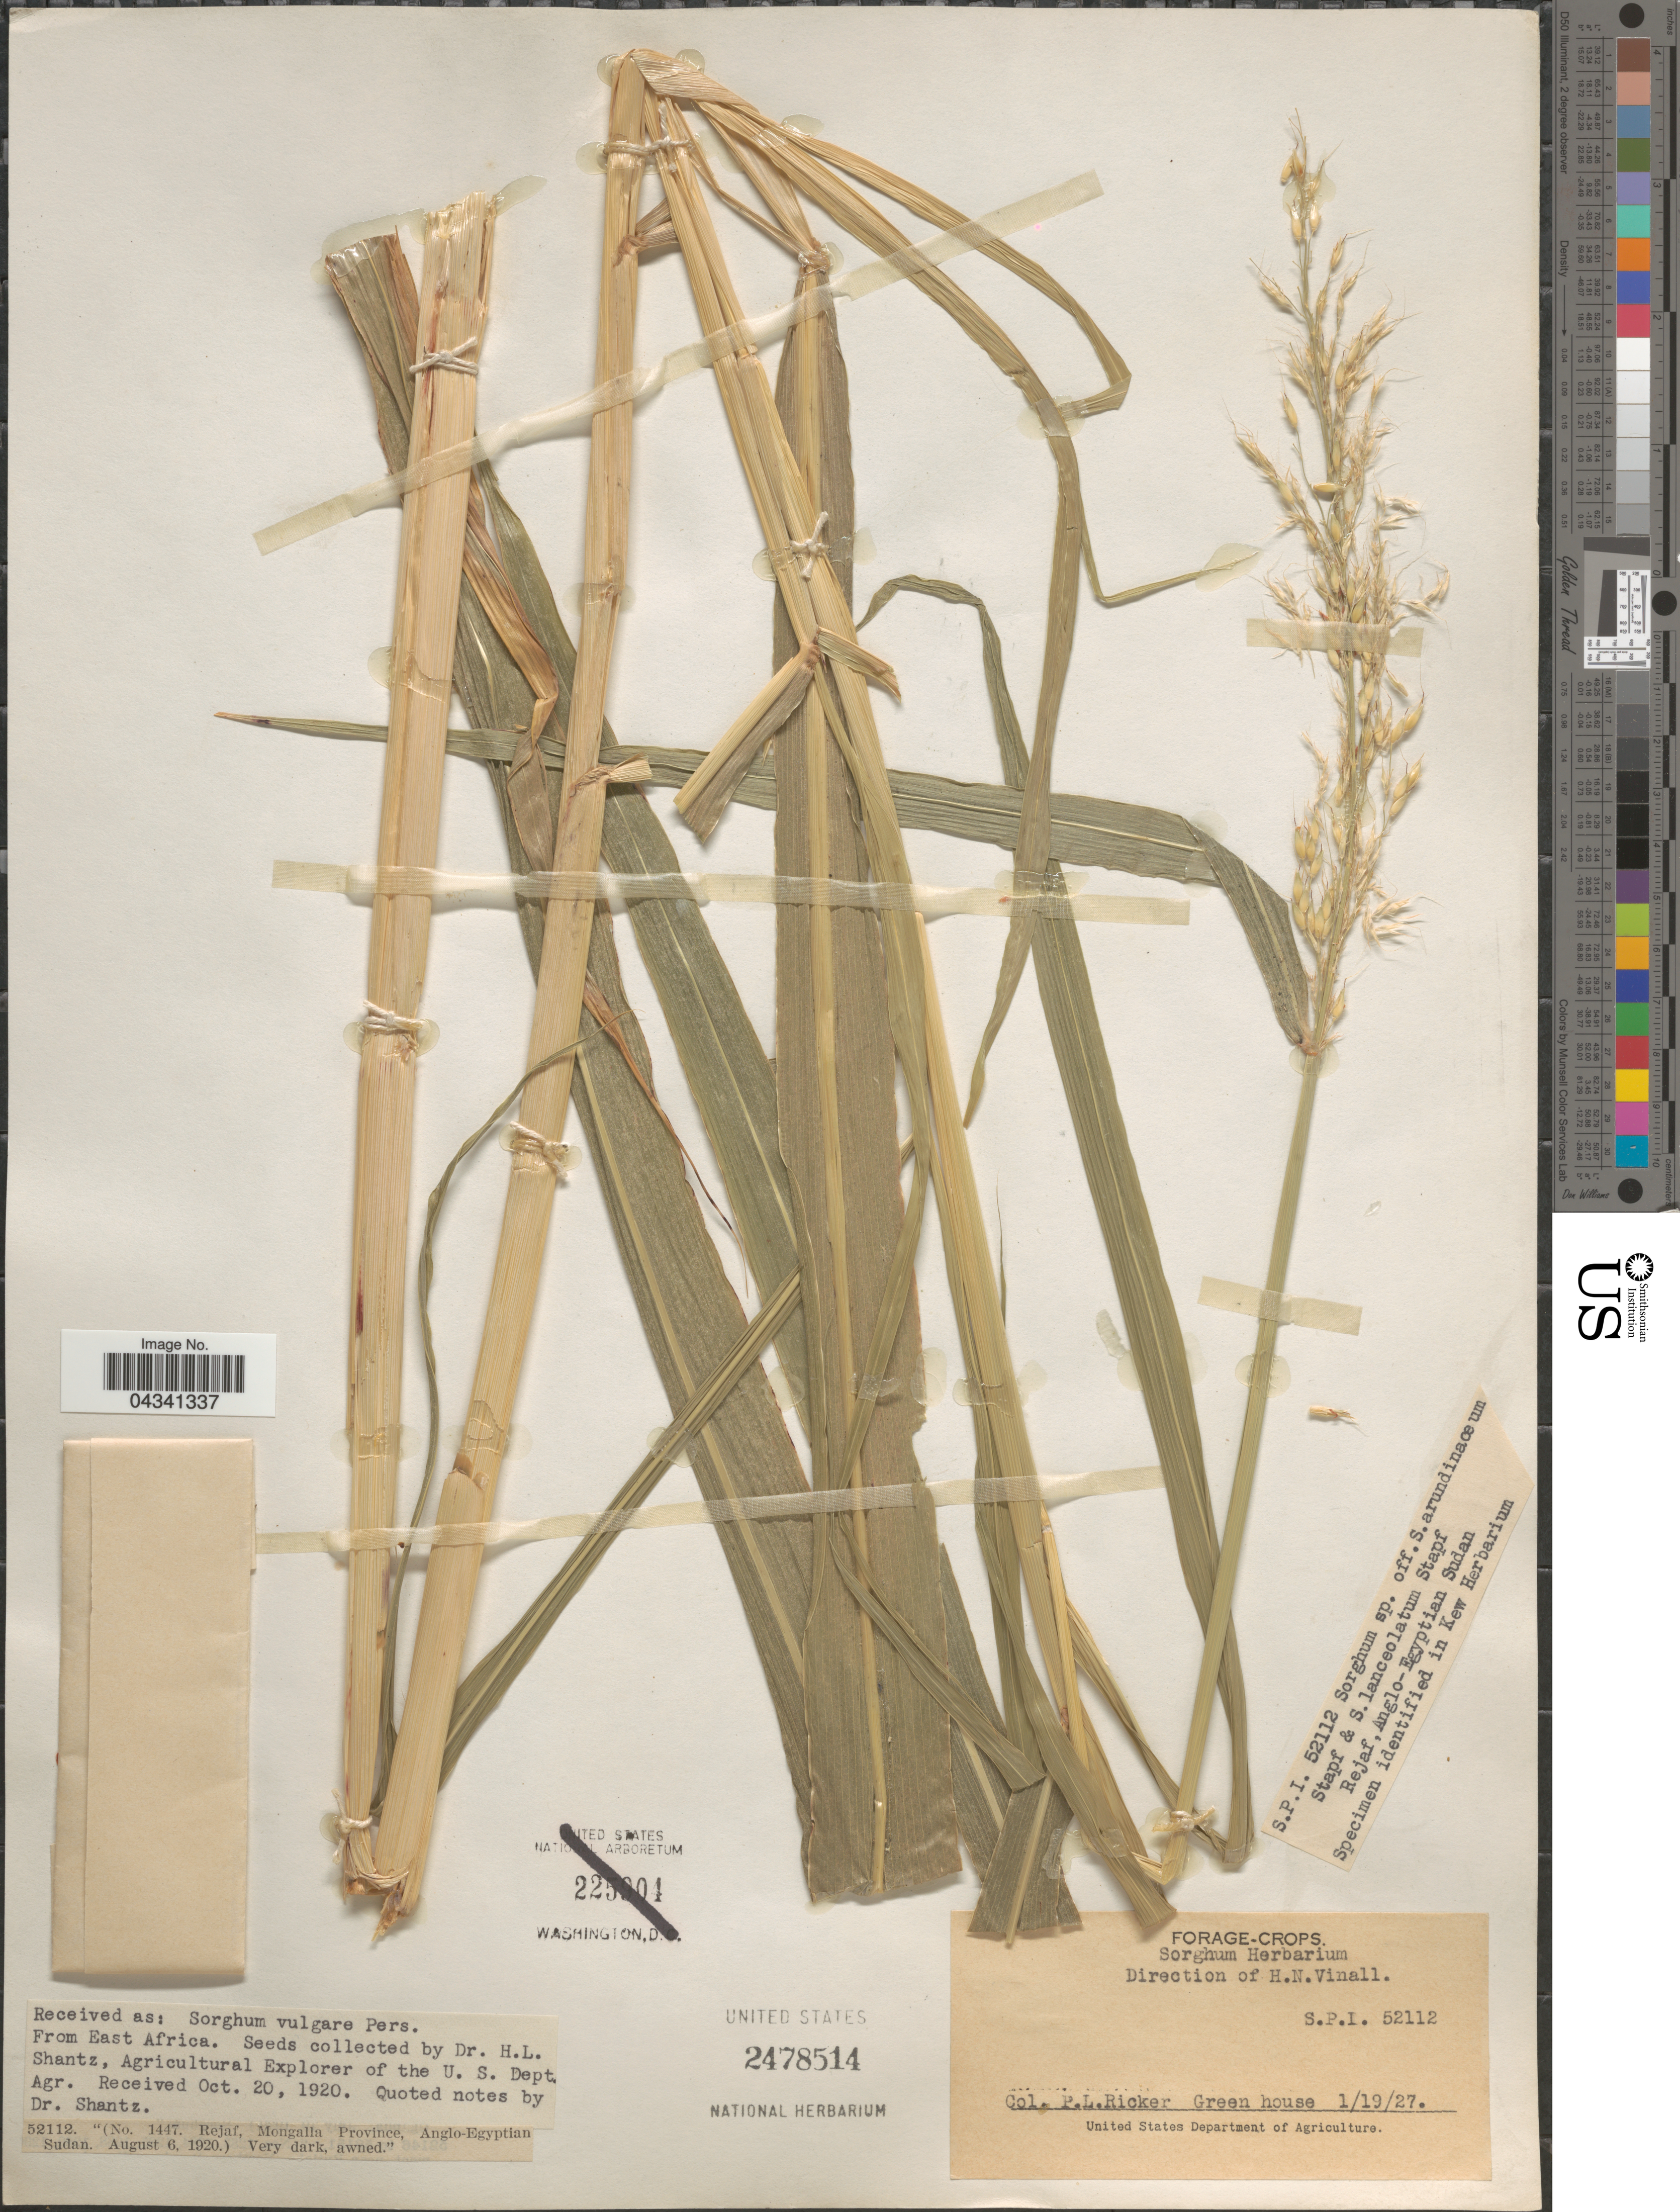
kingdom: Plantae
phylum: Tracheophyta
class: Liliopsida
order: Poales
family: Poaceae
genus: Sorghum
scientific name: Sorghum arundinaceum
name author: (Desv.) Stapf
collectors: P. Ricker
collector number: S.P.I. 52112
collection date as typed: Transcribed d/m/y: 19/1/27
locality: Green house.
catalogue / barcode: US 2478514